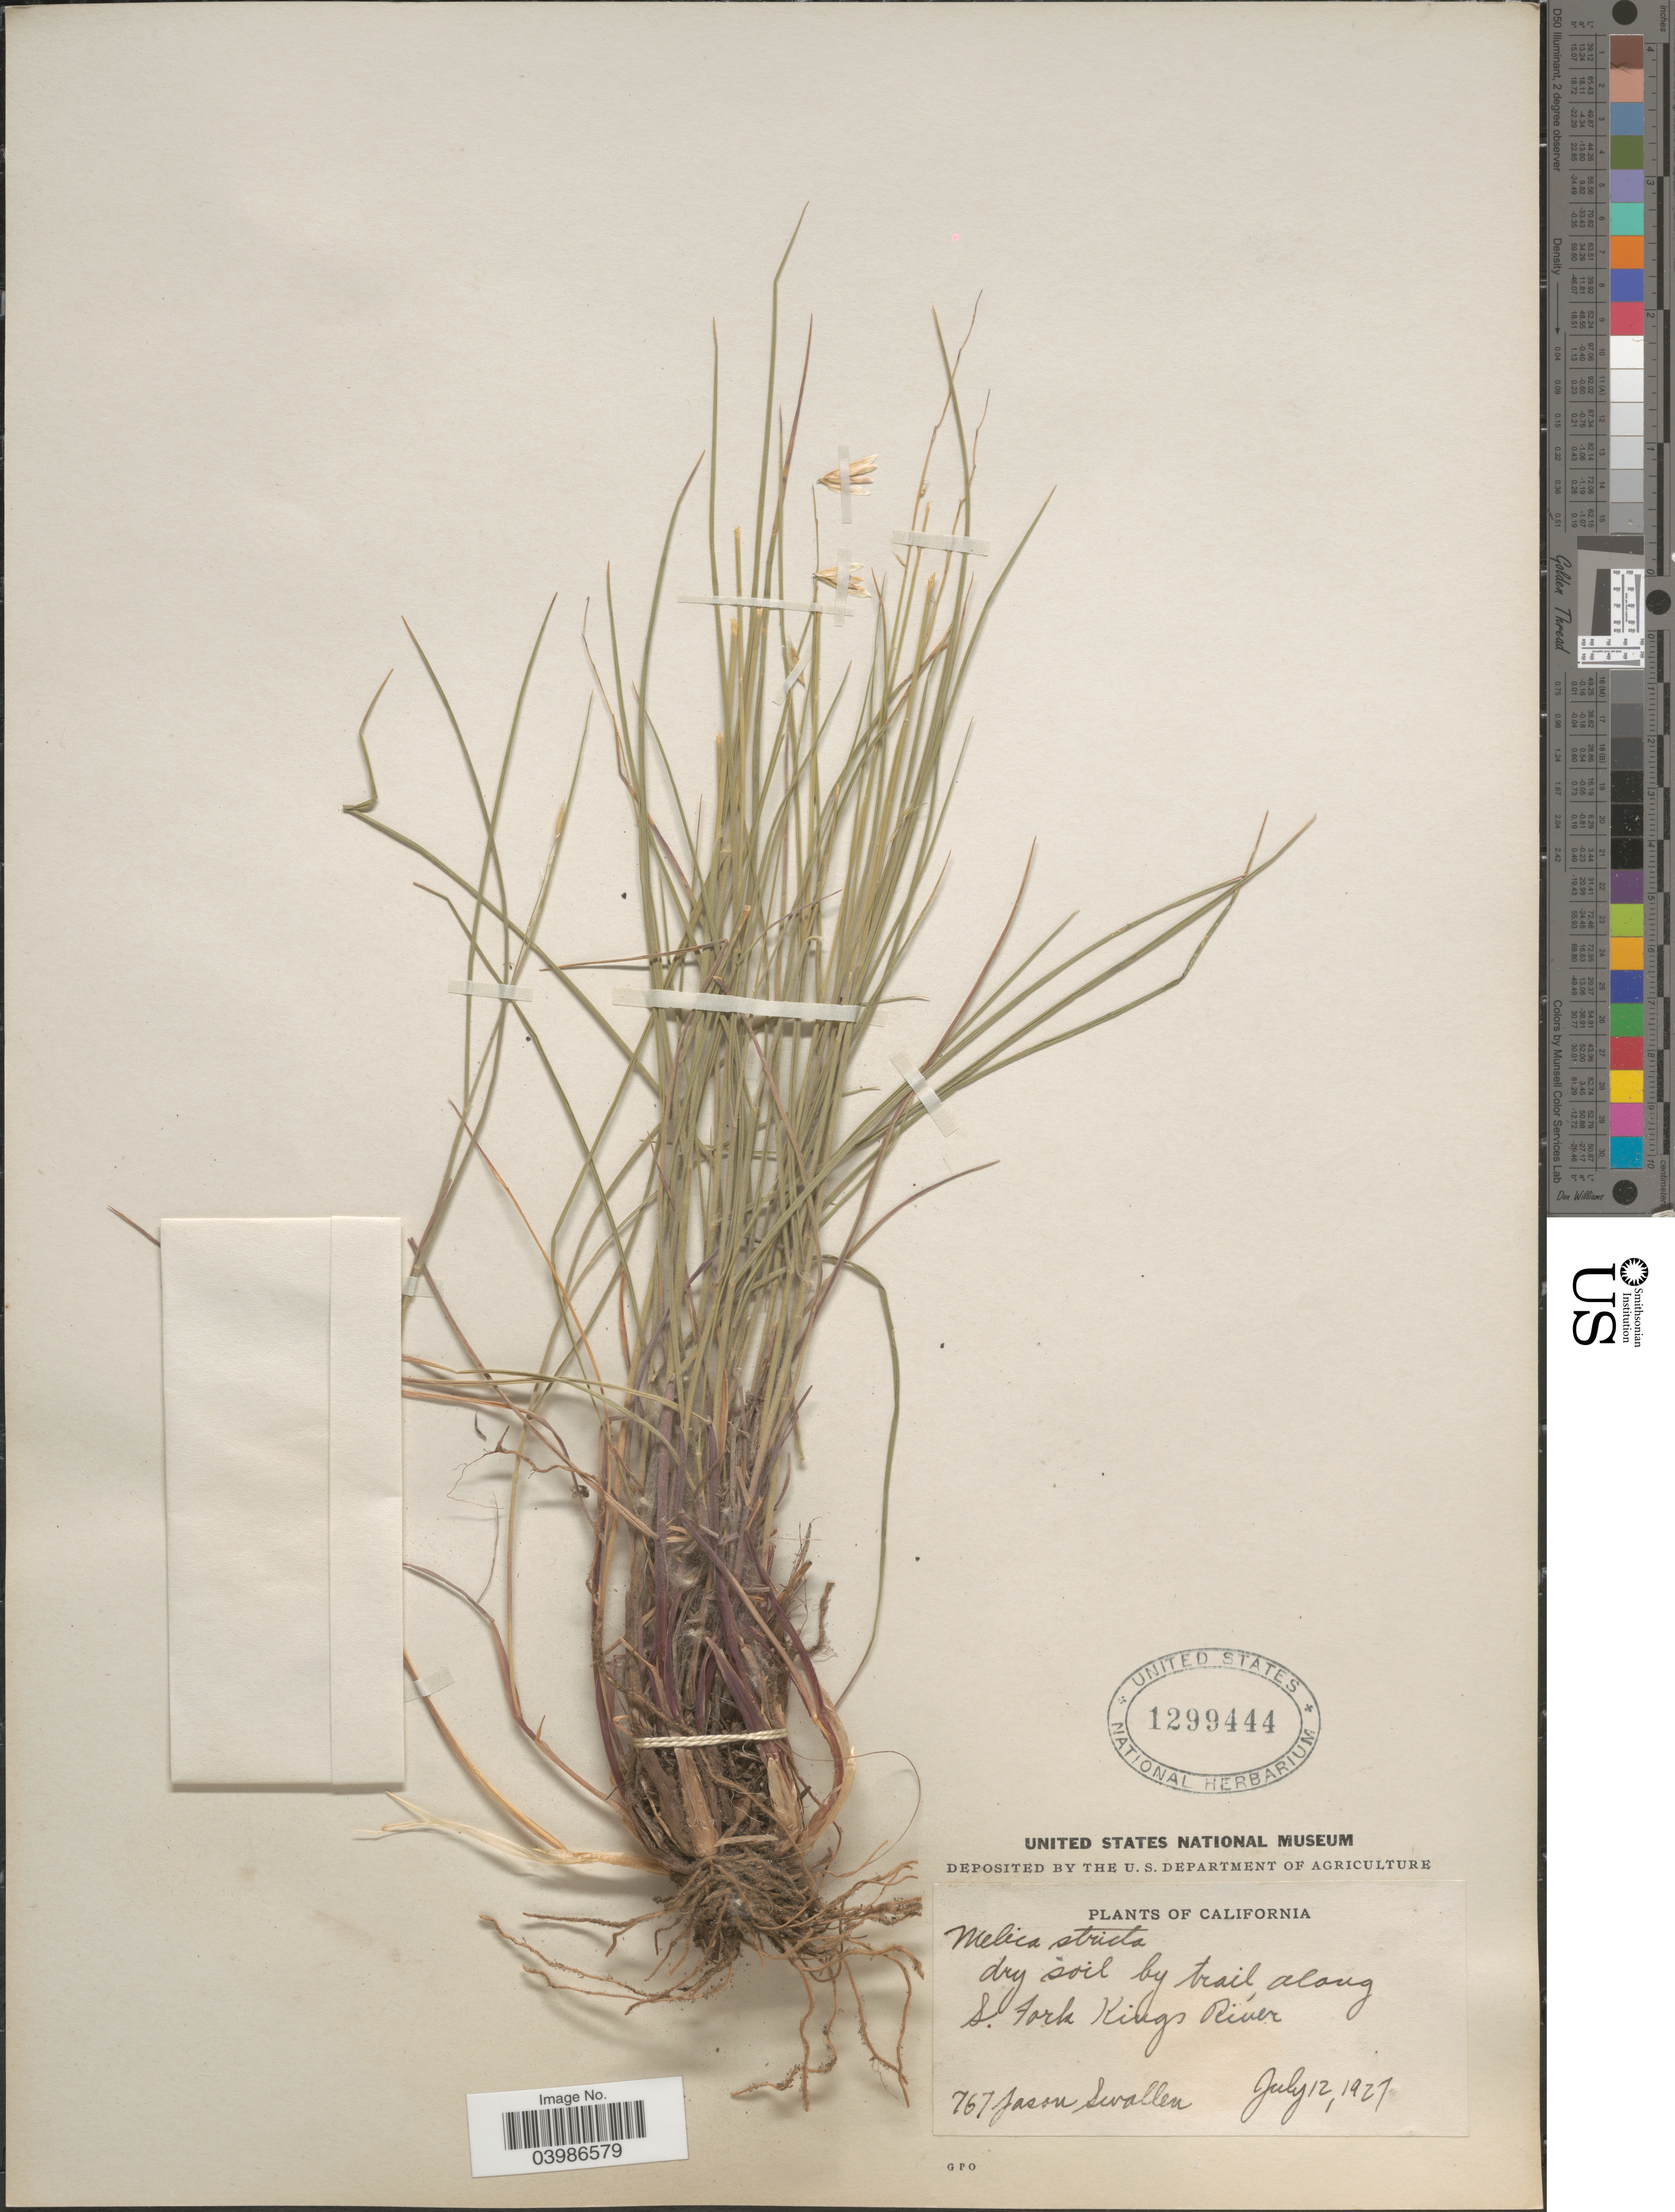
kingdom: Plantae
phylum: Tracheophyta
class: Liliopsida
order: Poales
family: Poaceae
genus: Melica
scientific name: Melica stricta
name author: Bol.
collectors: J. R. Swallen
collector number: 767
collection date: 1927-07-12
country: United States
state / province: California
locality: By trail, along S. Fork Kings River.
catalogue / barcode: US 1299444